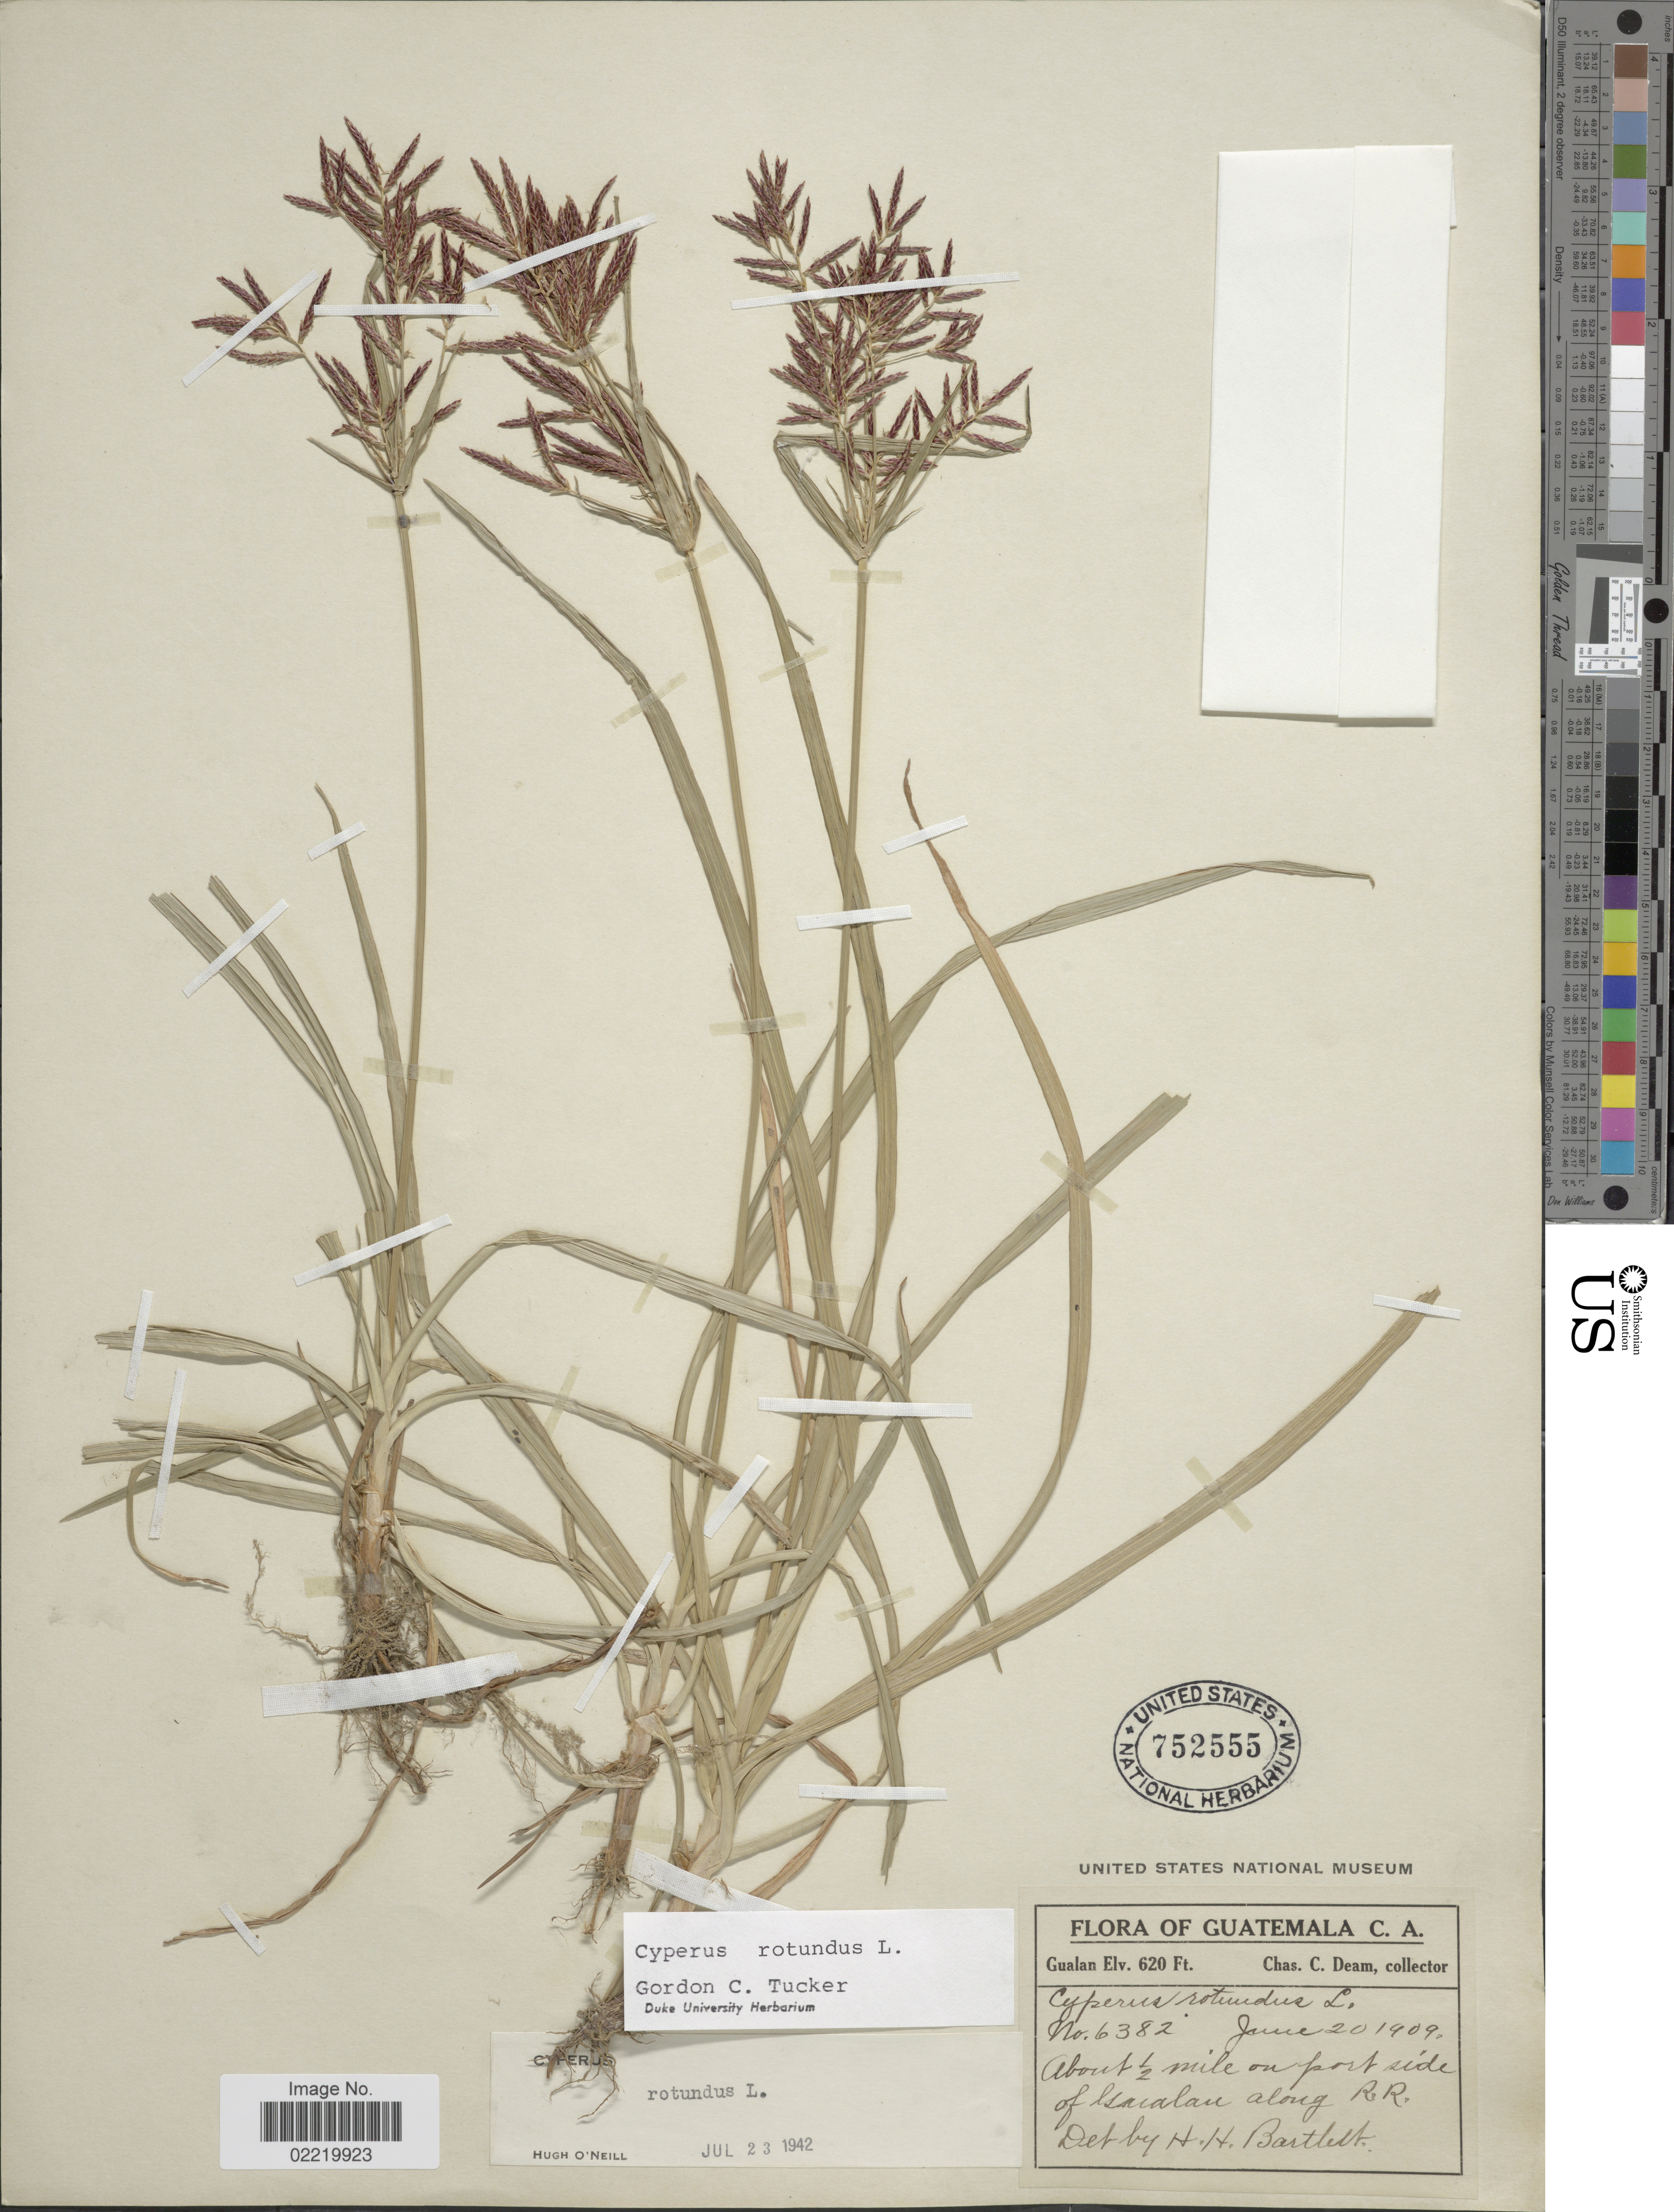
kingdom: Plantae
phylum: Tracheophyta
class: Liliopsida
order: Poales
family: Cyperaceae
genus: Cyperus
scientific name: Cyperus rotundus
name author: L.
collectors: C. C. Deam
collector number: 6382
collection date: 1909-06-20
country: Guatemala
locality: Gualan, about 1/2 mile on post side of Gualan along R. R.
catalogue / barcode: US 752555